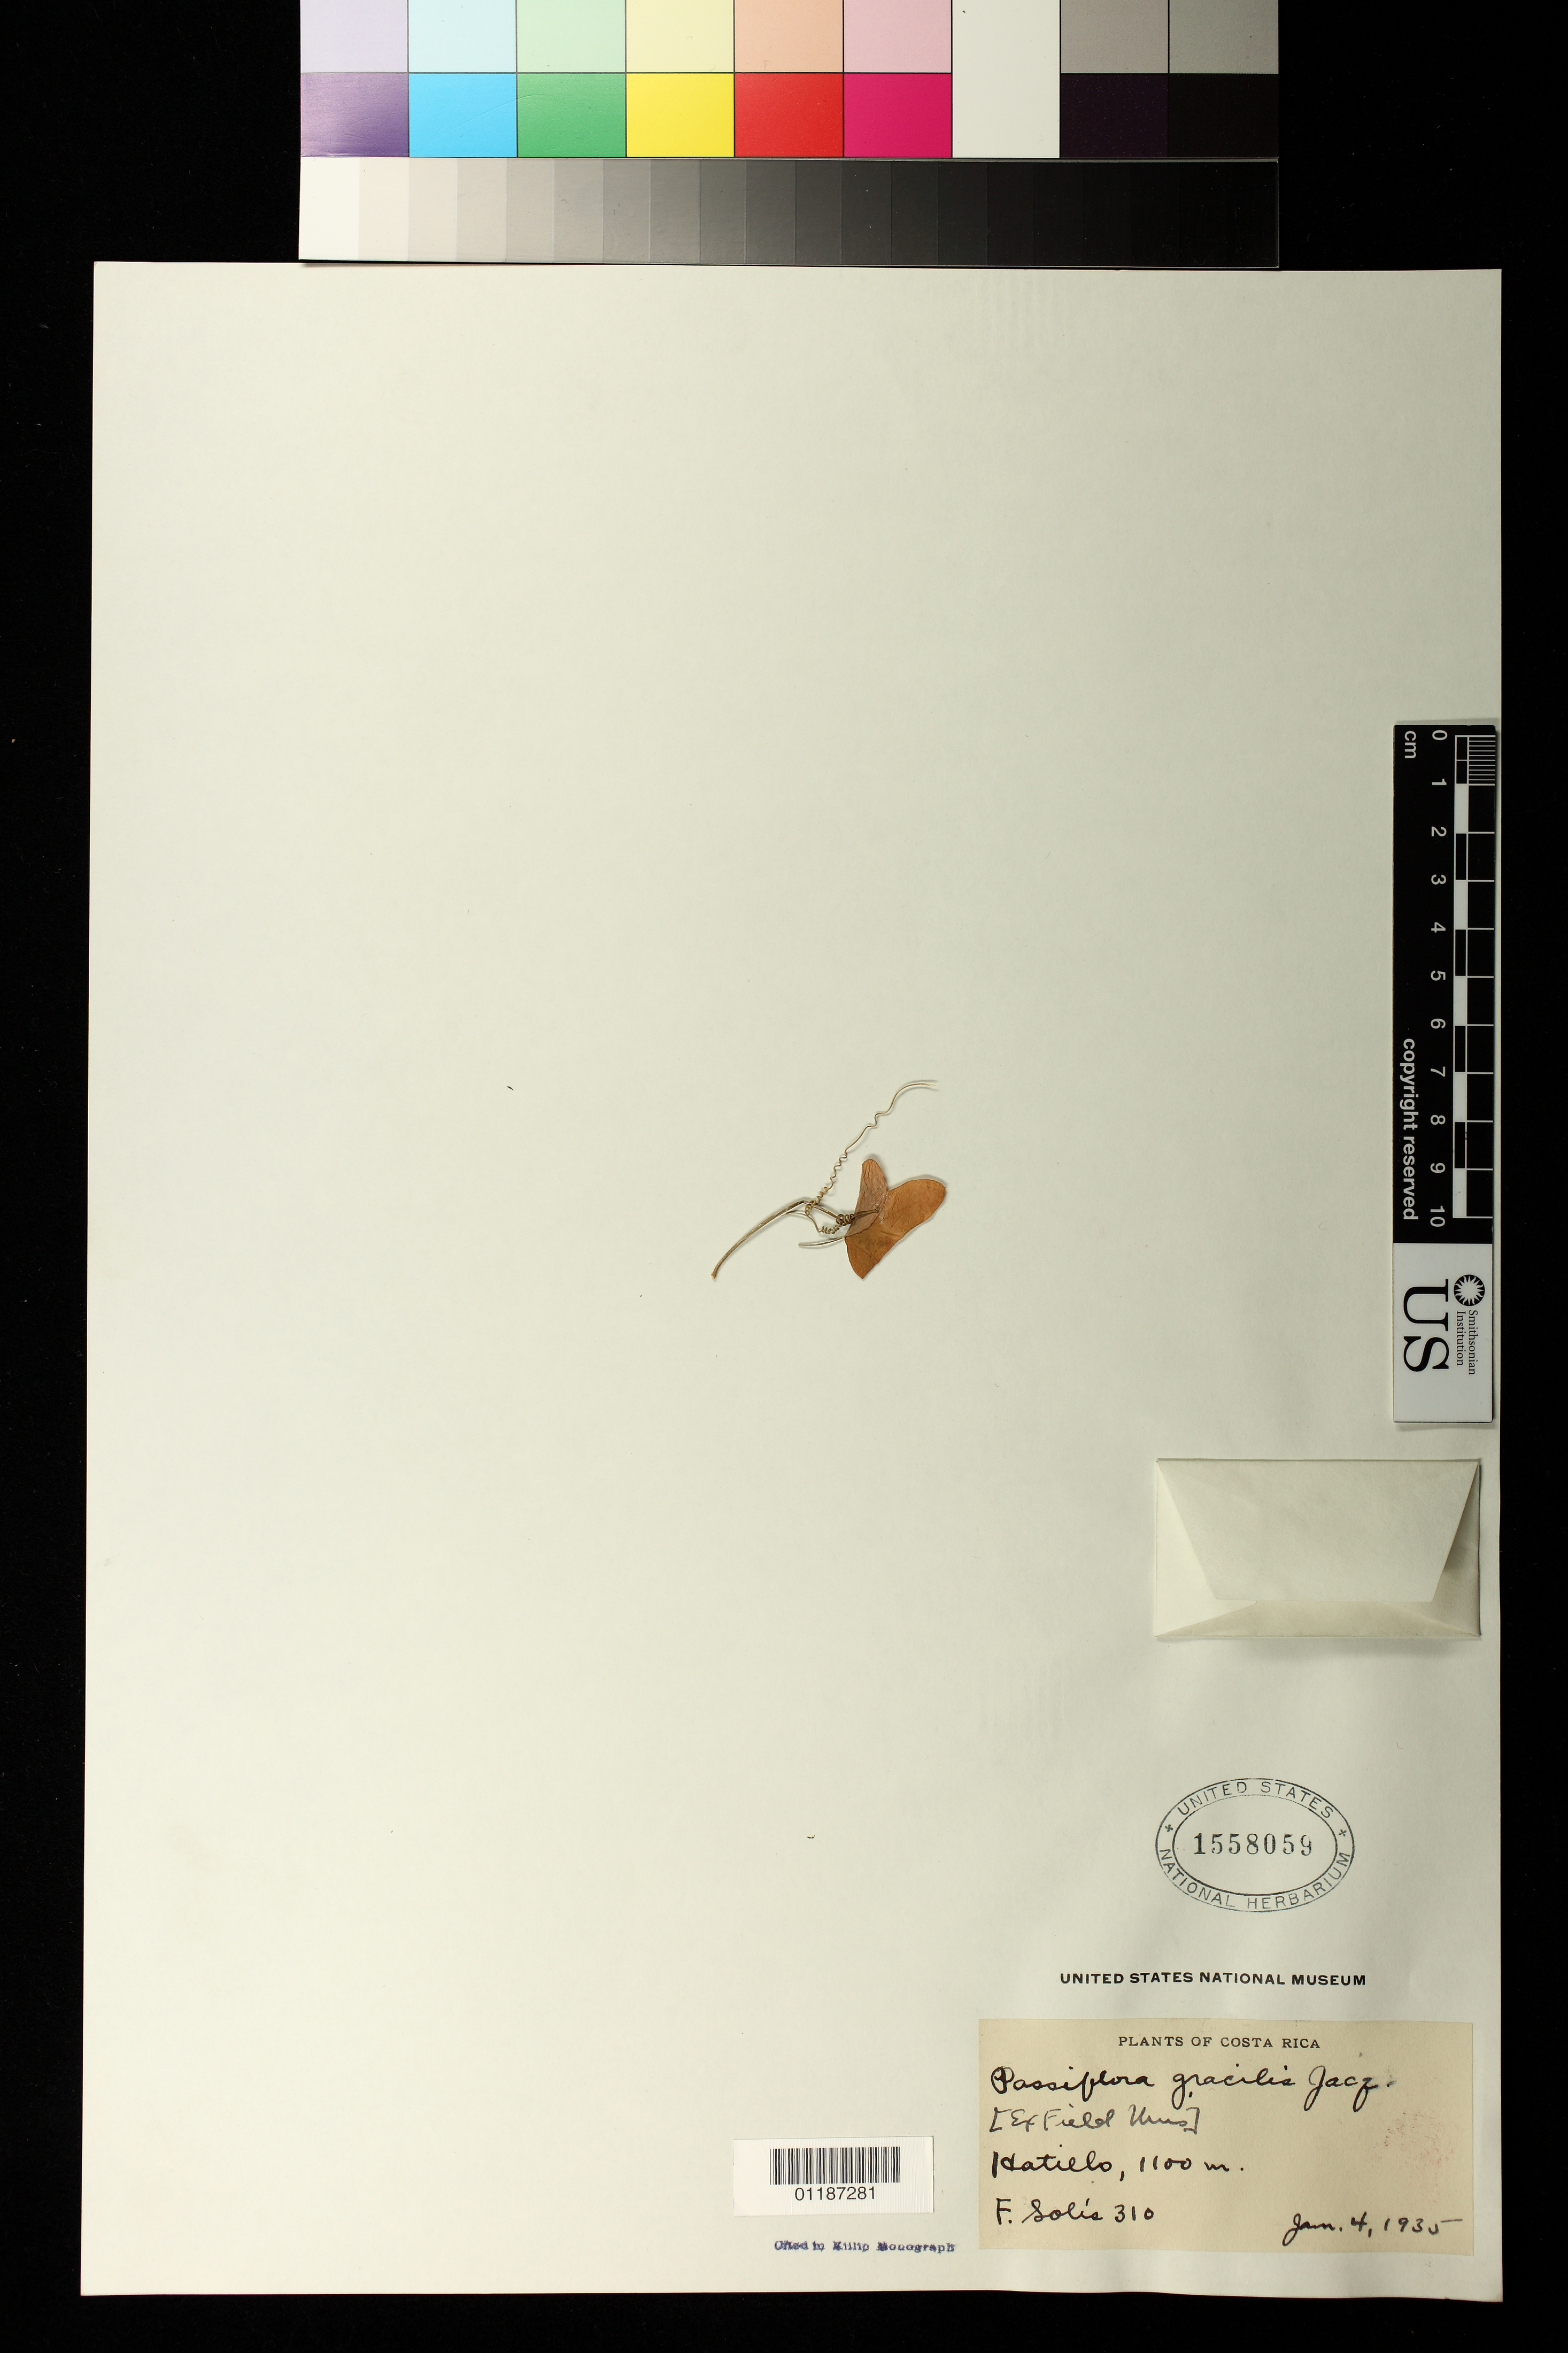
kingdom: Plantae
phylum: Tracheophyta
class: Magnoliopsida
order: Malpighiales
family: Passifloraceae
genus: Passiflora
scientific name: Passiflora gracilis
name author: J. Jacq. ex Link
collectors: F. Solis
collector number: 310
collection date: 1935-01-04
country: Costa Rica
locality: Hatillo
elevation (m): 1100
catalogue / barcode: US 1558059